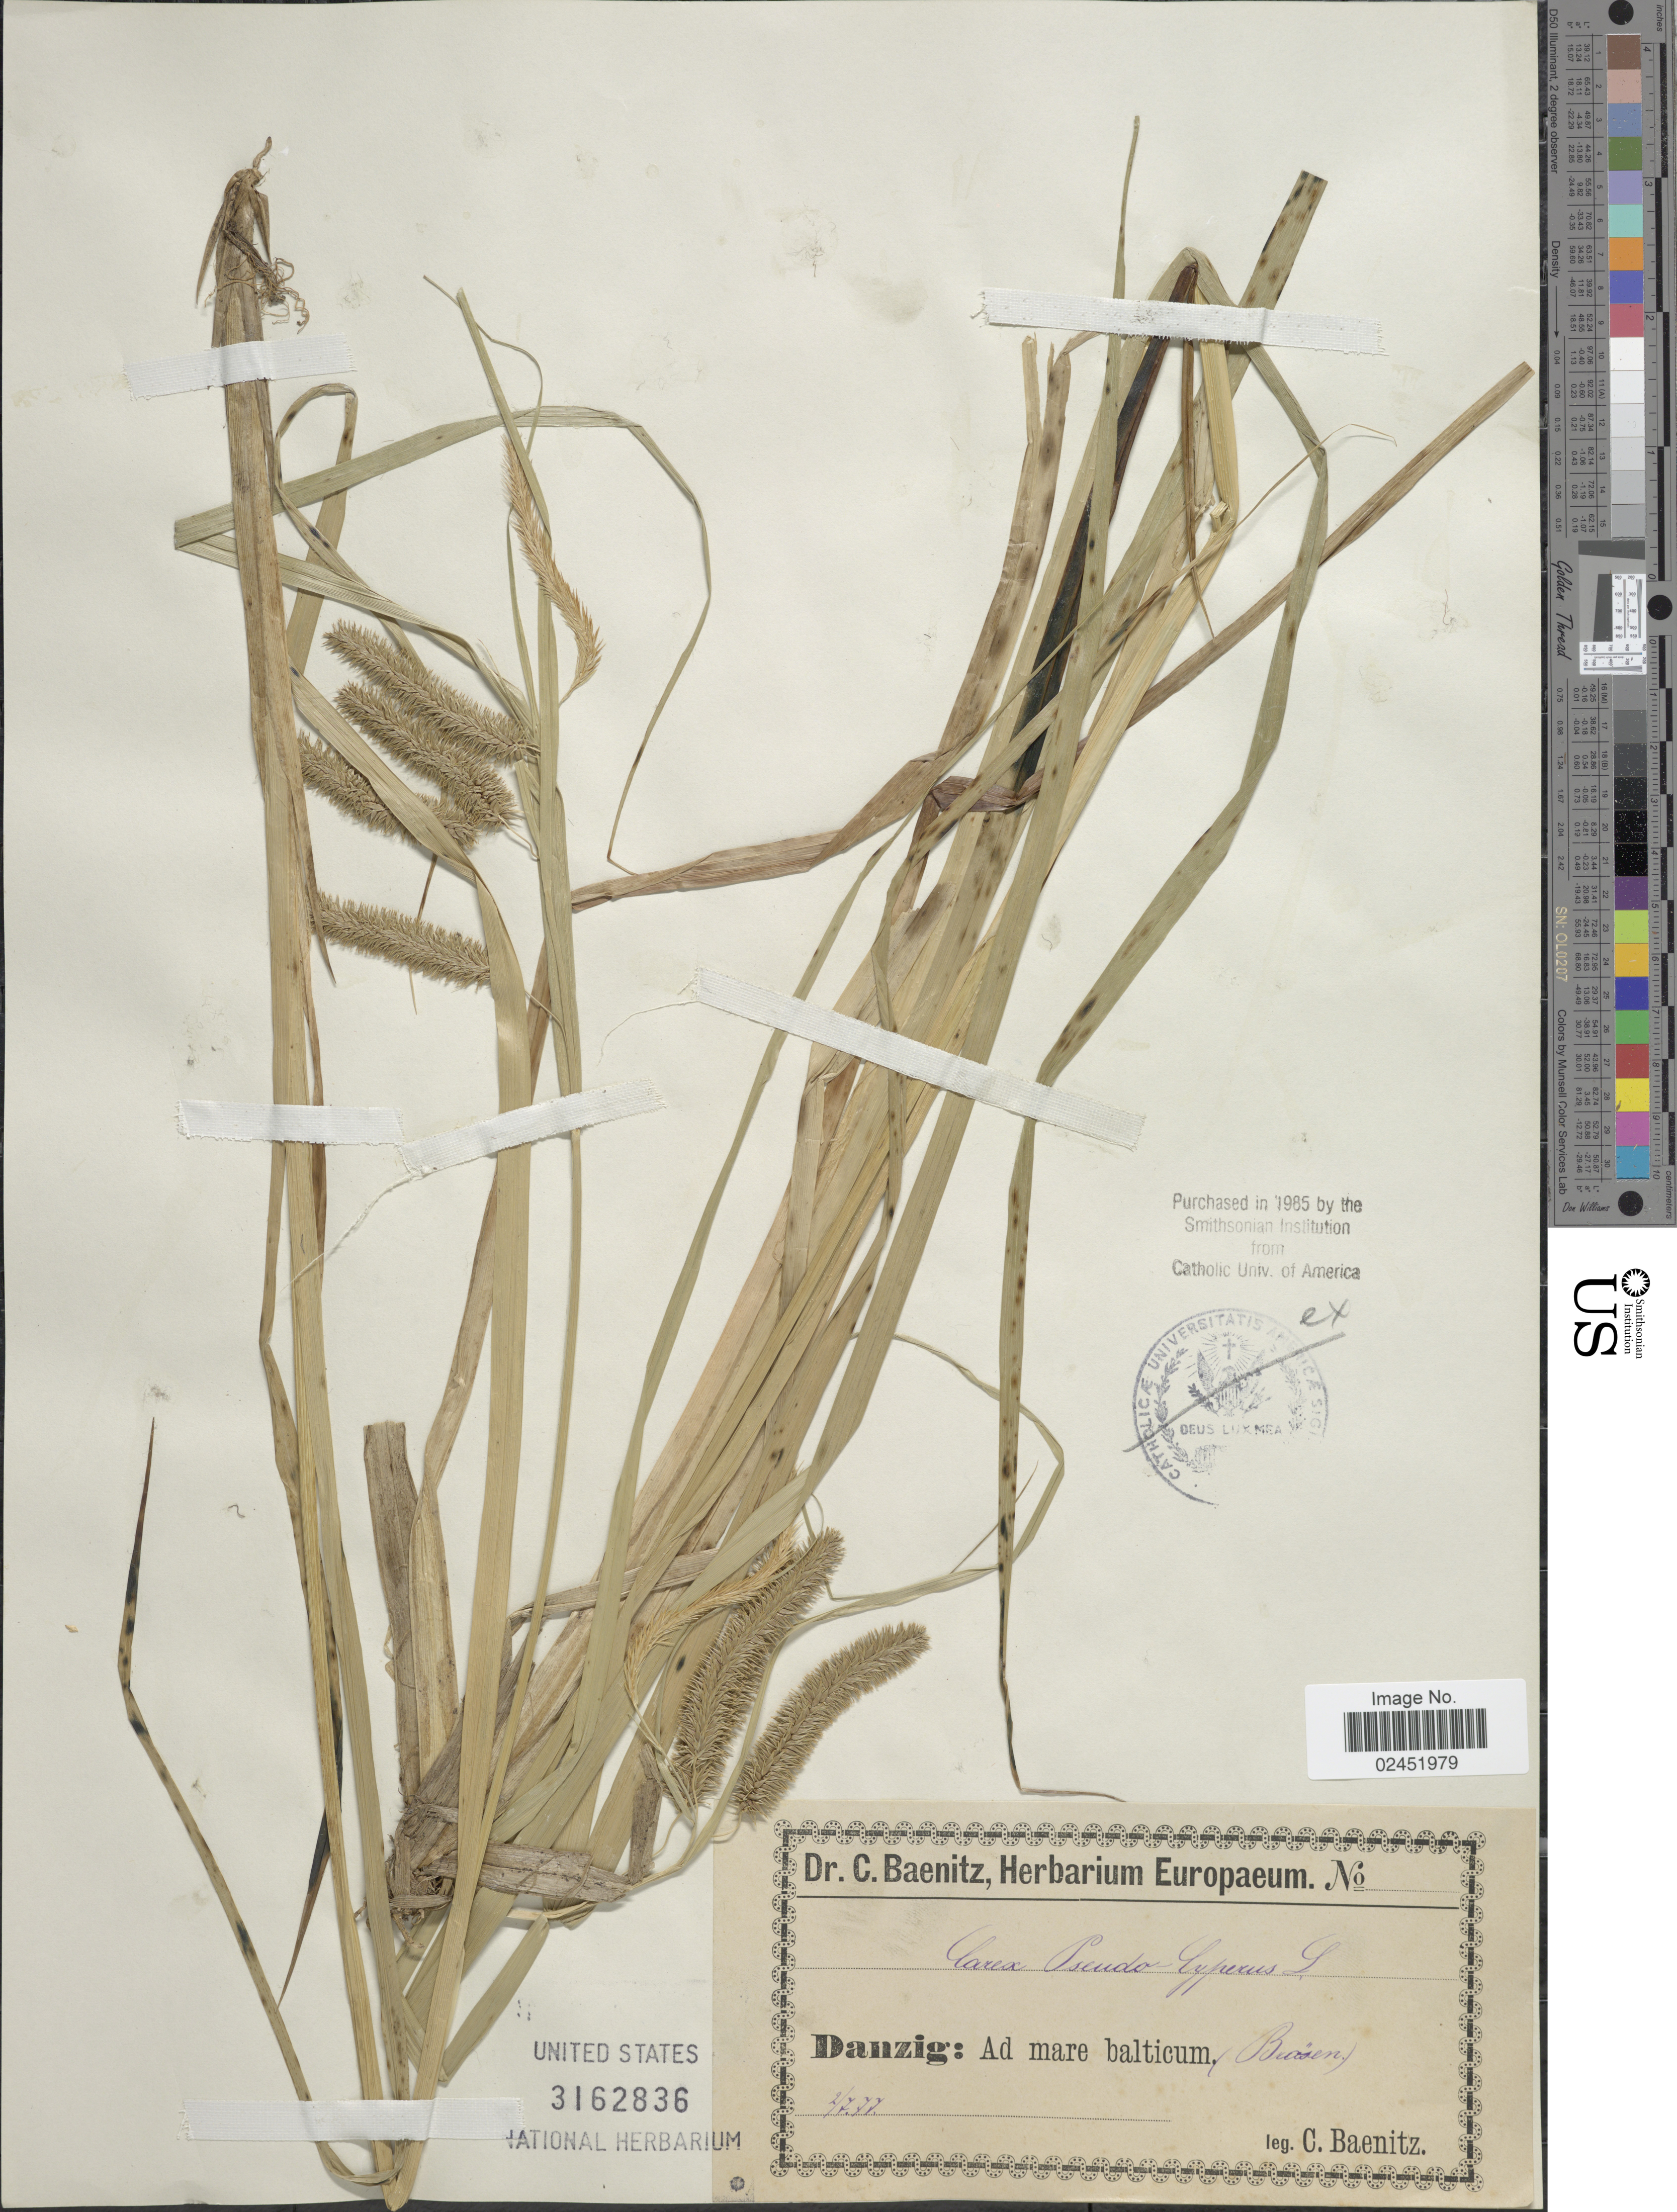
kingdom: Plantae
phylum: Tracheophyta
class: Liliopsida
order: Poales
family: Cyperaceae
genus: Carex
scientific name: Carex pseudocyperus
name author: L.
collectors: C. G. Baenitz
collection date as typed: Transcribed d/m/y: 2/7/77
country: Poland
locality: Danzig: Ad mare balticum (Boisen) [interpreted]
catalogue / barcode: US 3162836